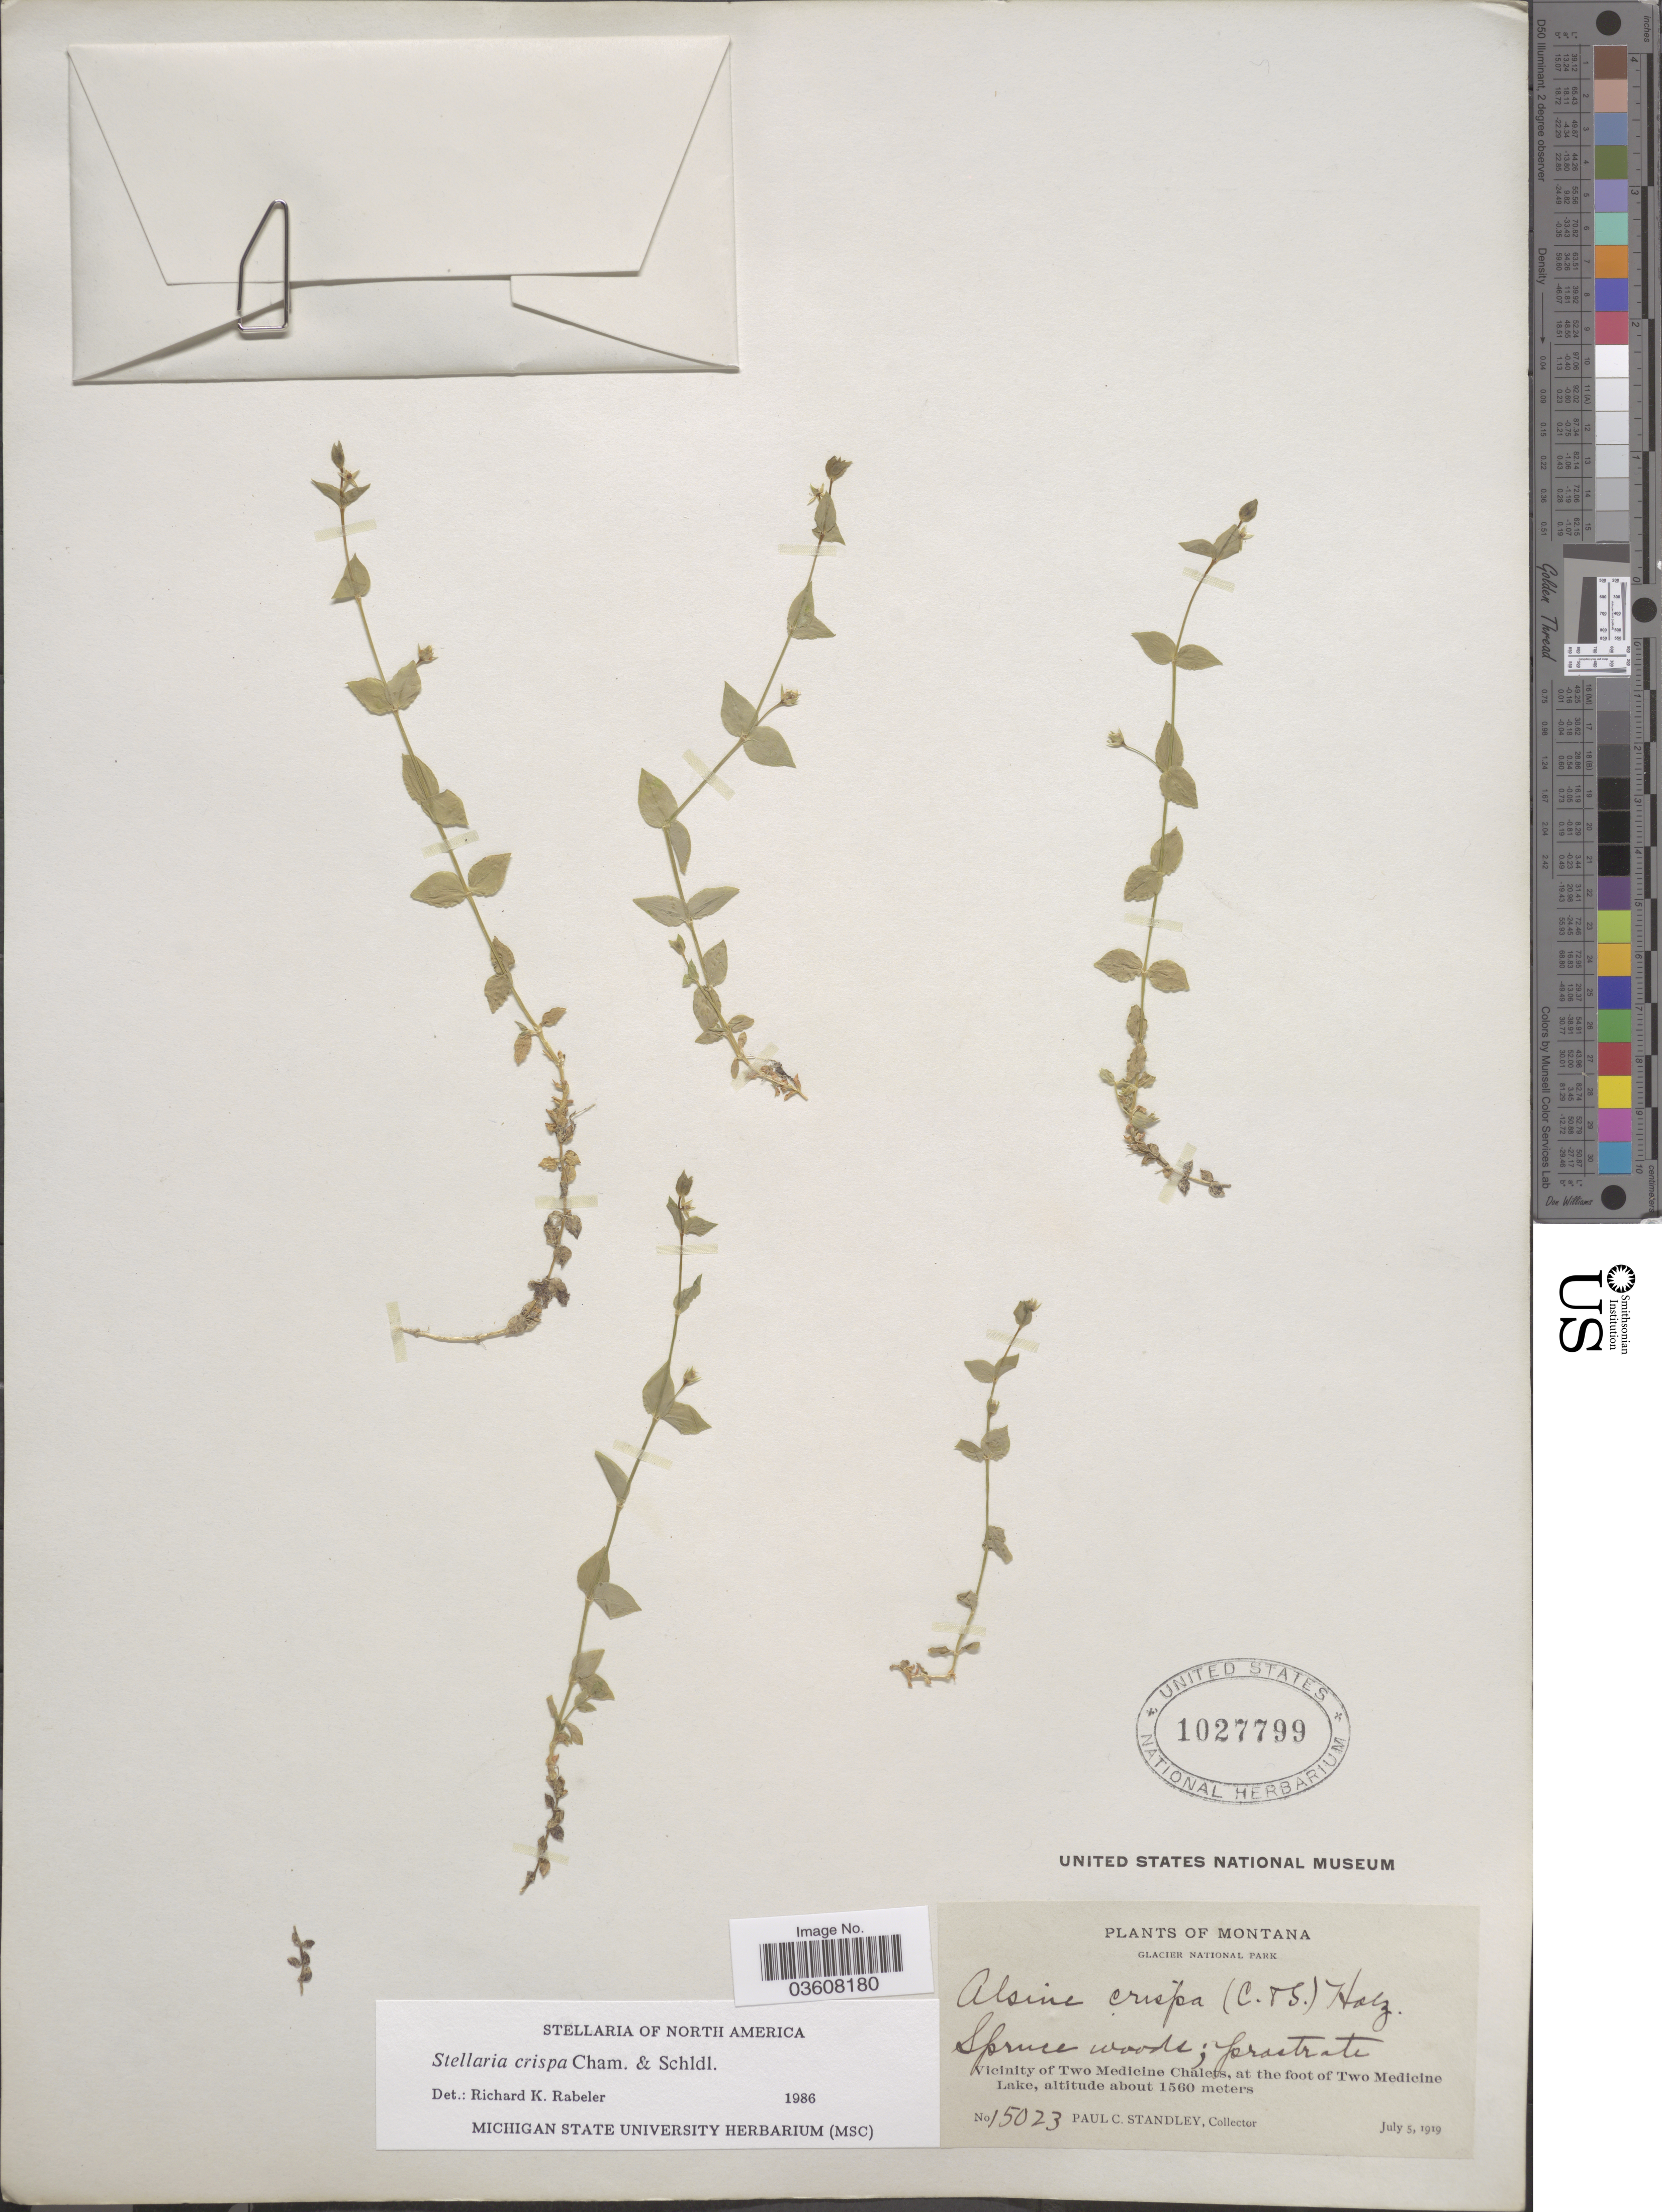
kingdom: Plantae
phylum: Tracheophyta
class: Magnoliopsida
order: Caryophyllales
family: Caryophyllaceae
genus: Stellaria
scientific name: Stellaria crispa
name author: Cham. & Schltdl.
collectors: P. C. Standley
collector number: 15023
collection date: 1919-07-05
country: United States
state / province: Montana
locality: Glacier National Park. Vicinity of Two Medicine Chalets, at the foot of Two Medicine Lake.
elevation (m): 1560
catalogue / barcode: US 1027799